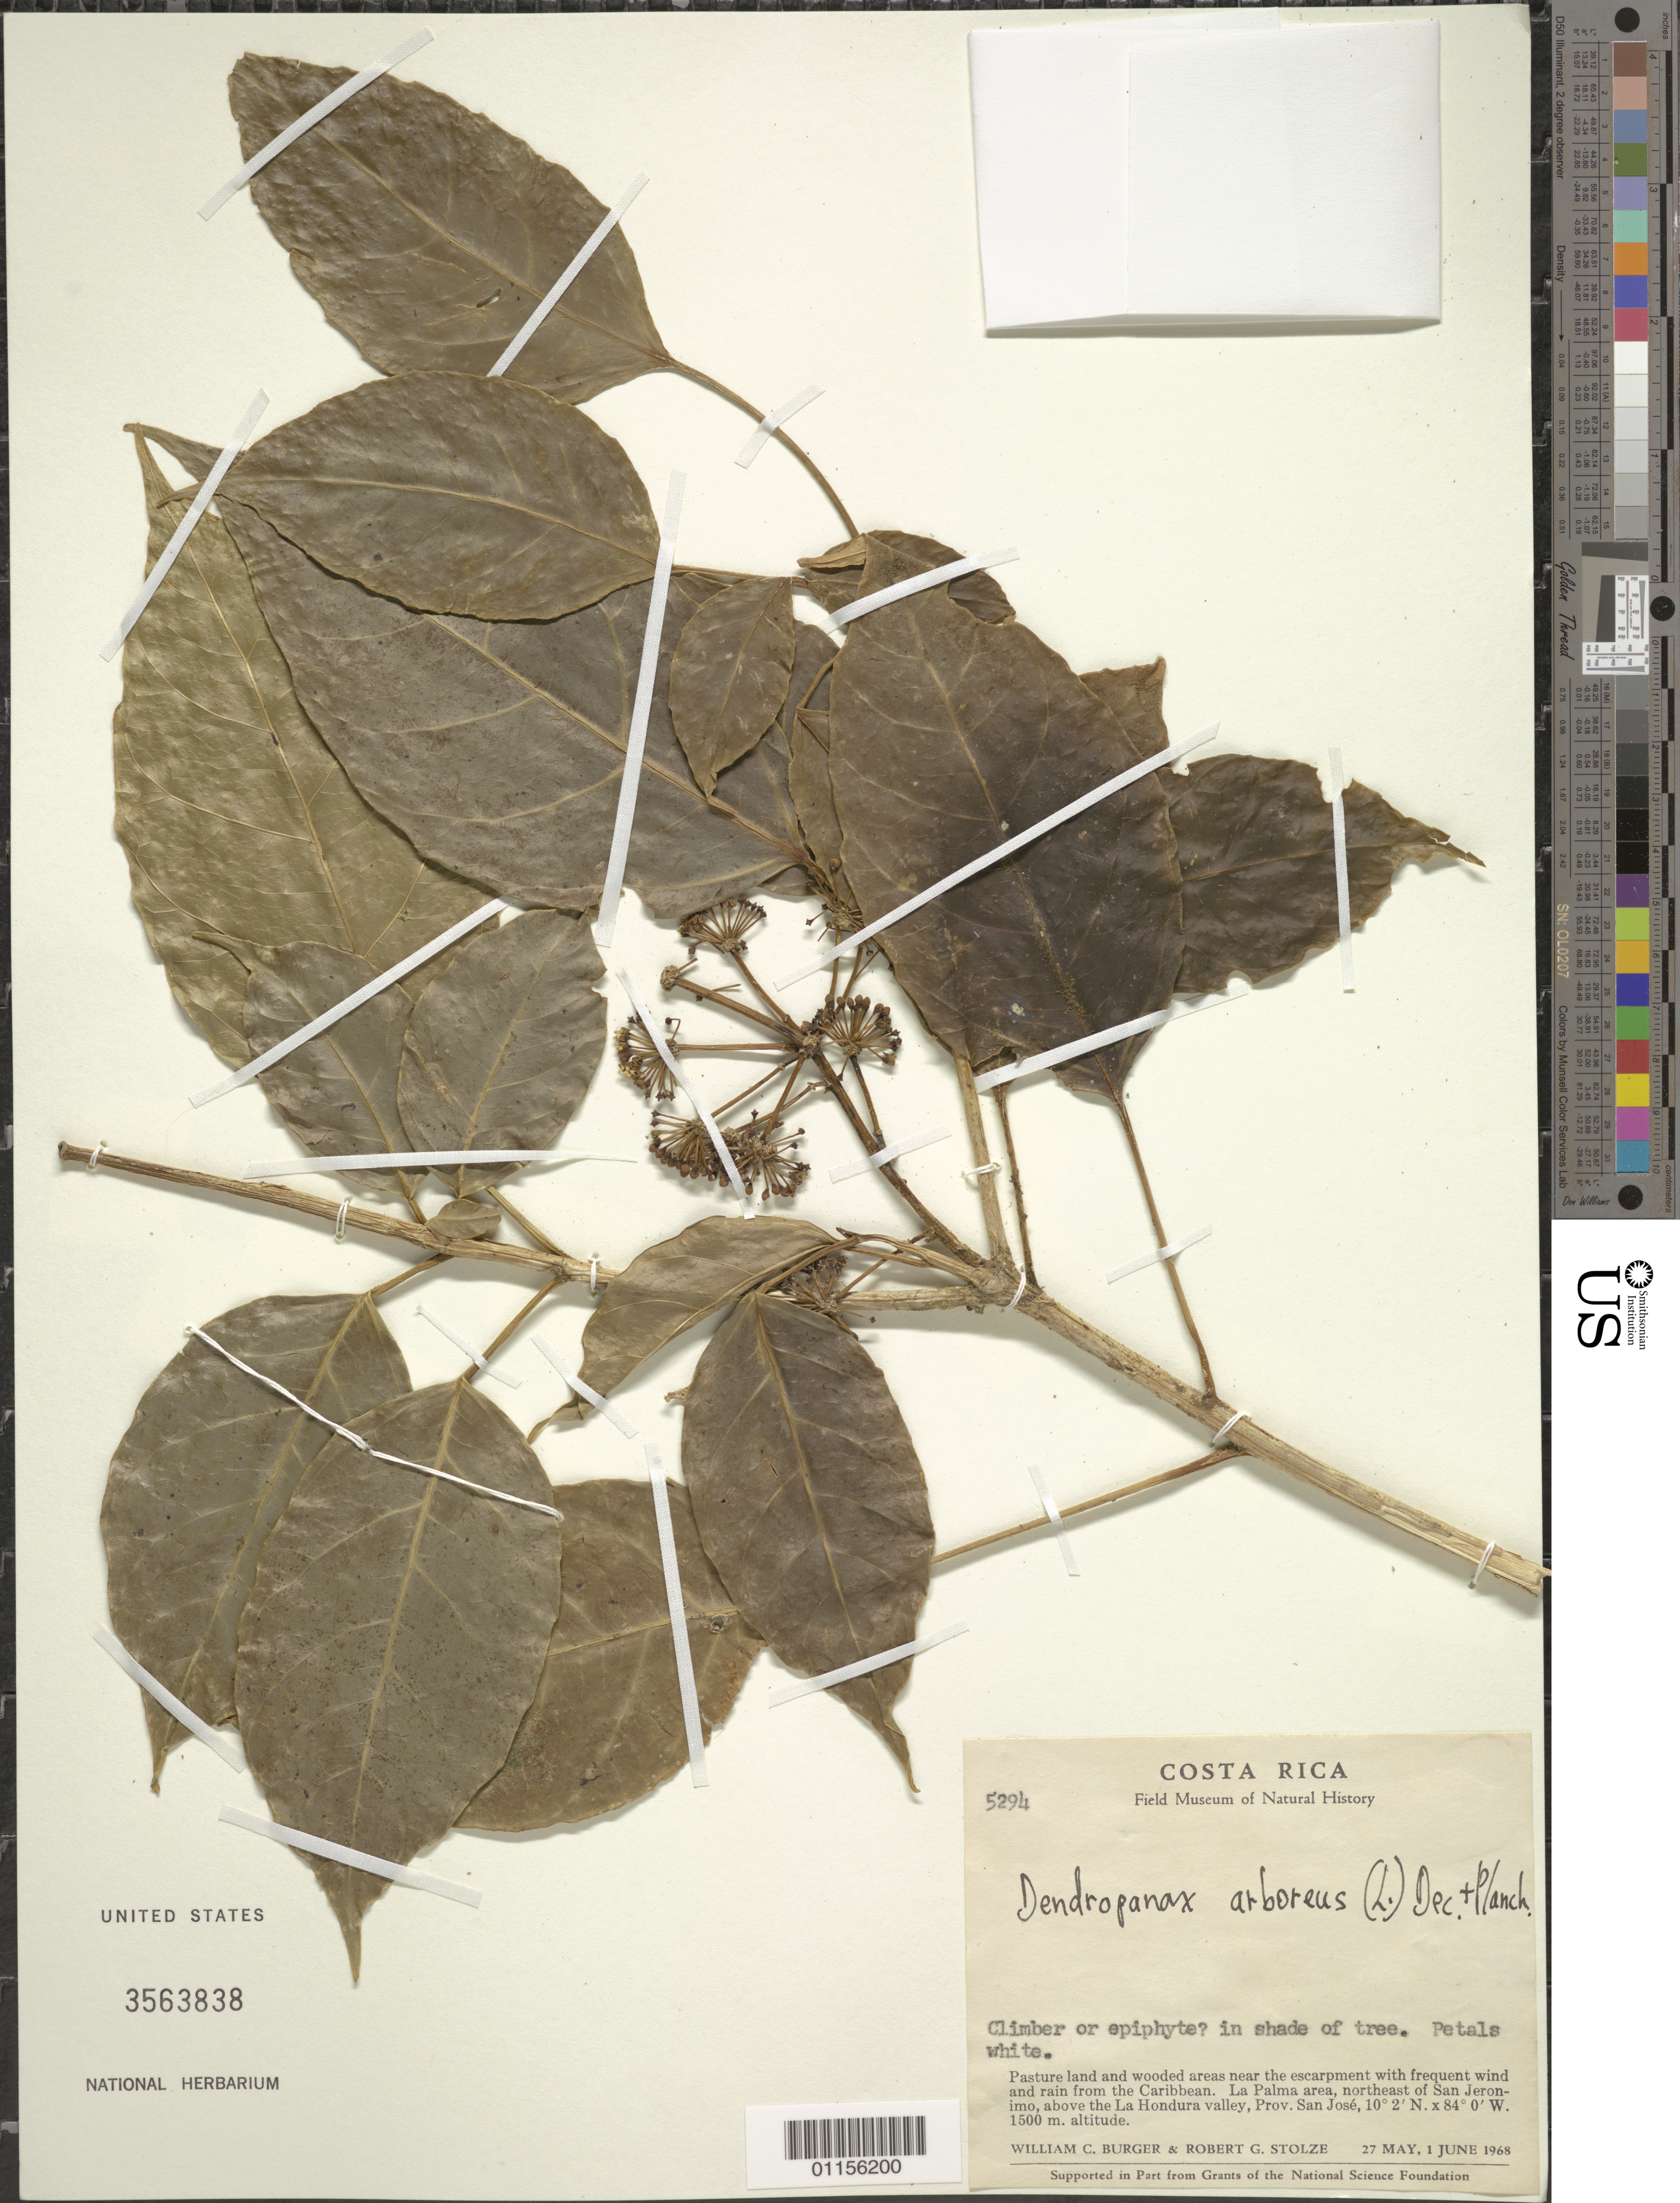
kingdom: Plantae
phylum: Tracheophyta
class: Magnoliopsida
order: Apiales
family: Araliaceae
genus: Dendropanax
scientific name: Dendropanax arboreus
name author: (L.) Decne. & Planch.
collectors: W. Burger & R. G. Stolze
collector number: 5294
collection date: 1968-05-27/1968-06-01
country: Costa Rica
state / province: San José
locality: La Palma area, N of San Jeronimo, above the La Hondura Valley.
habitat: Pasture land and wooded areas near the escarpment with frequent wind and rain from Caribbean. Climber or epiphyte(?) in shade of tree.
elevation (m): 1500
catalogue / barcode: US 3563838